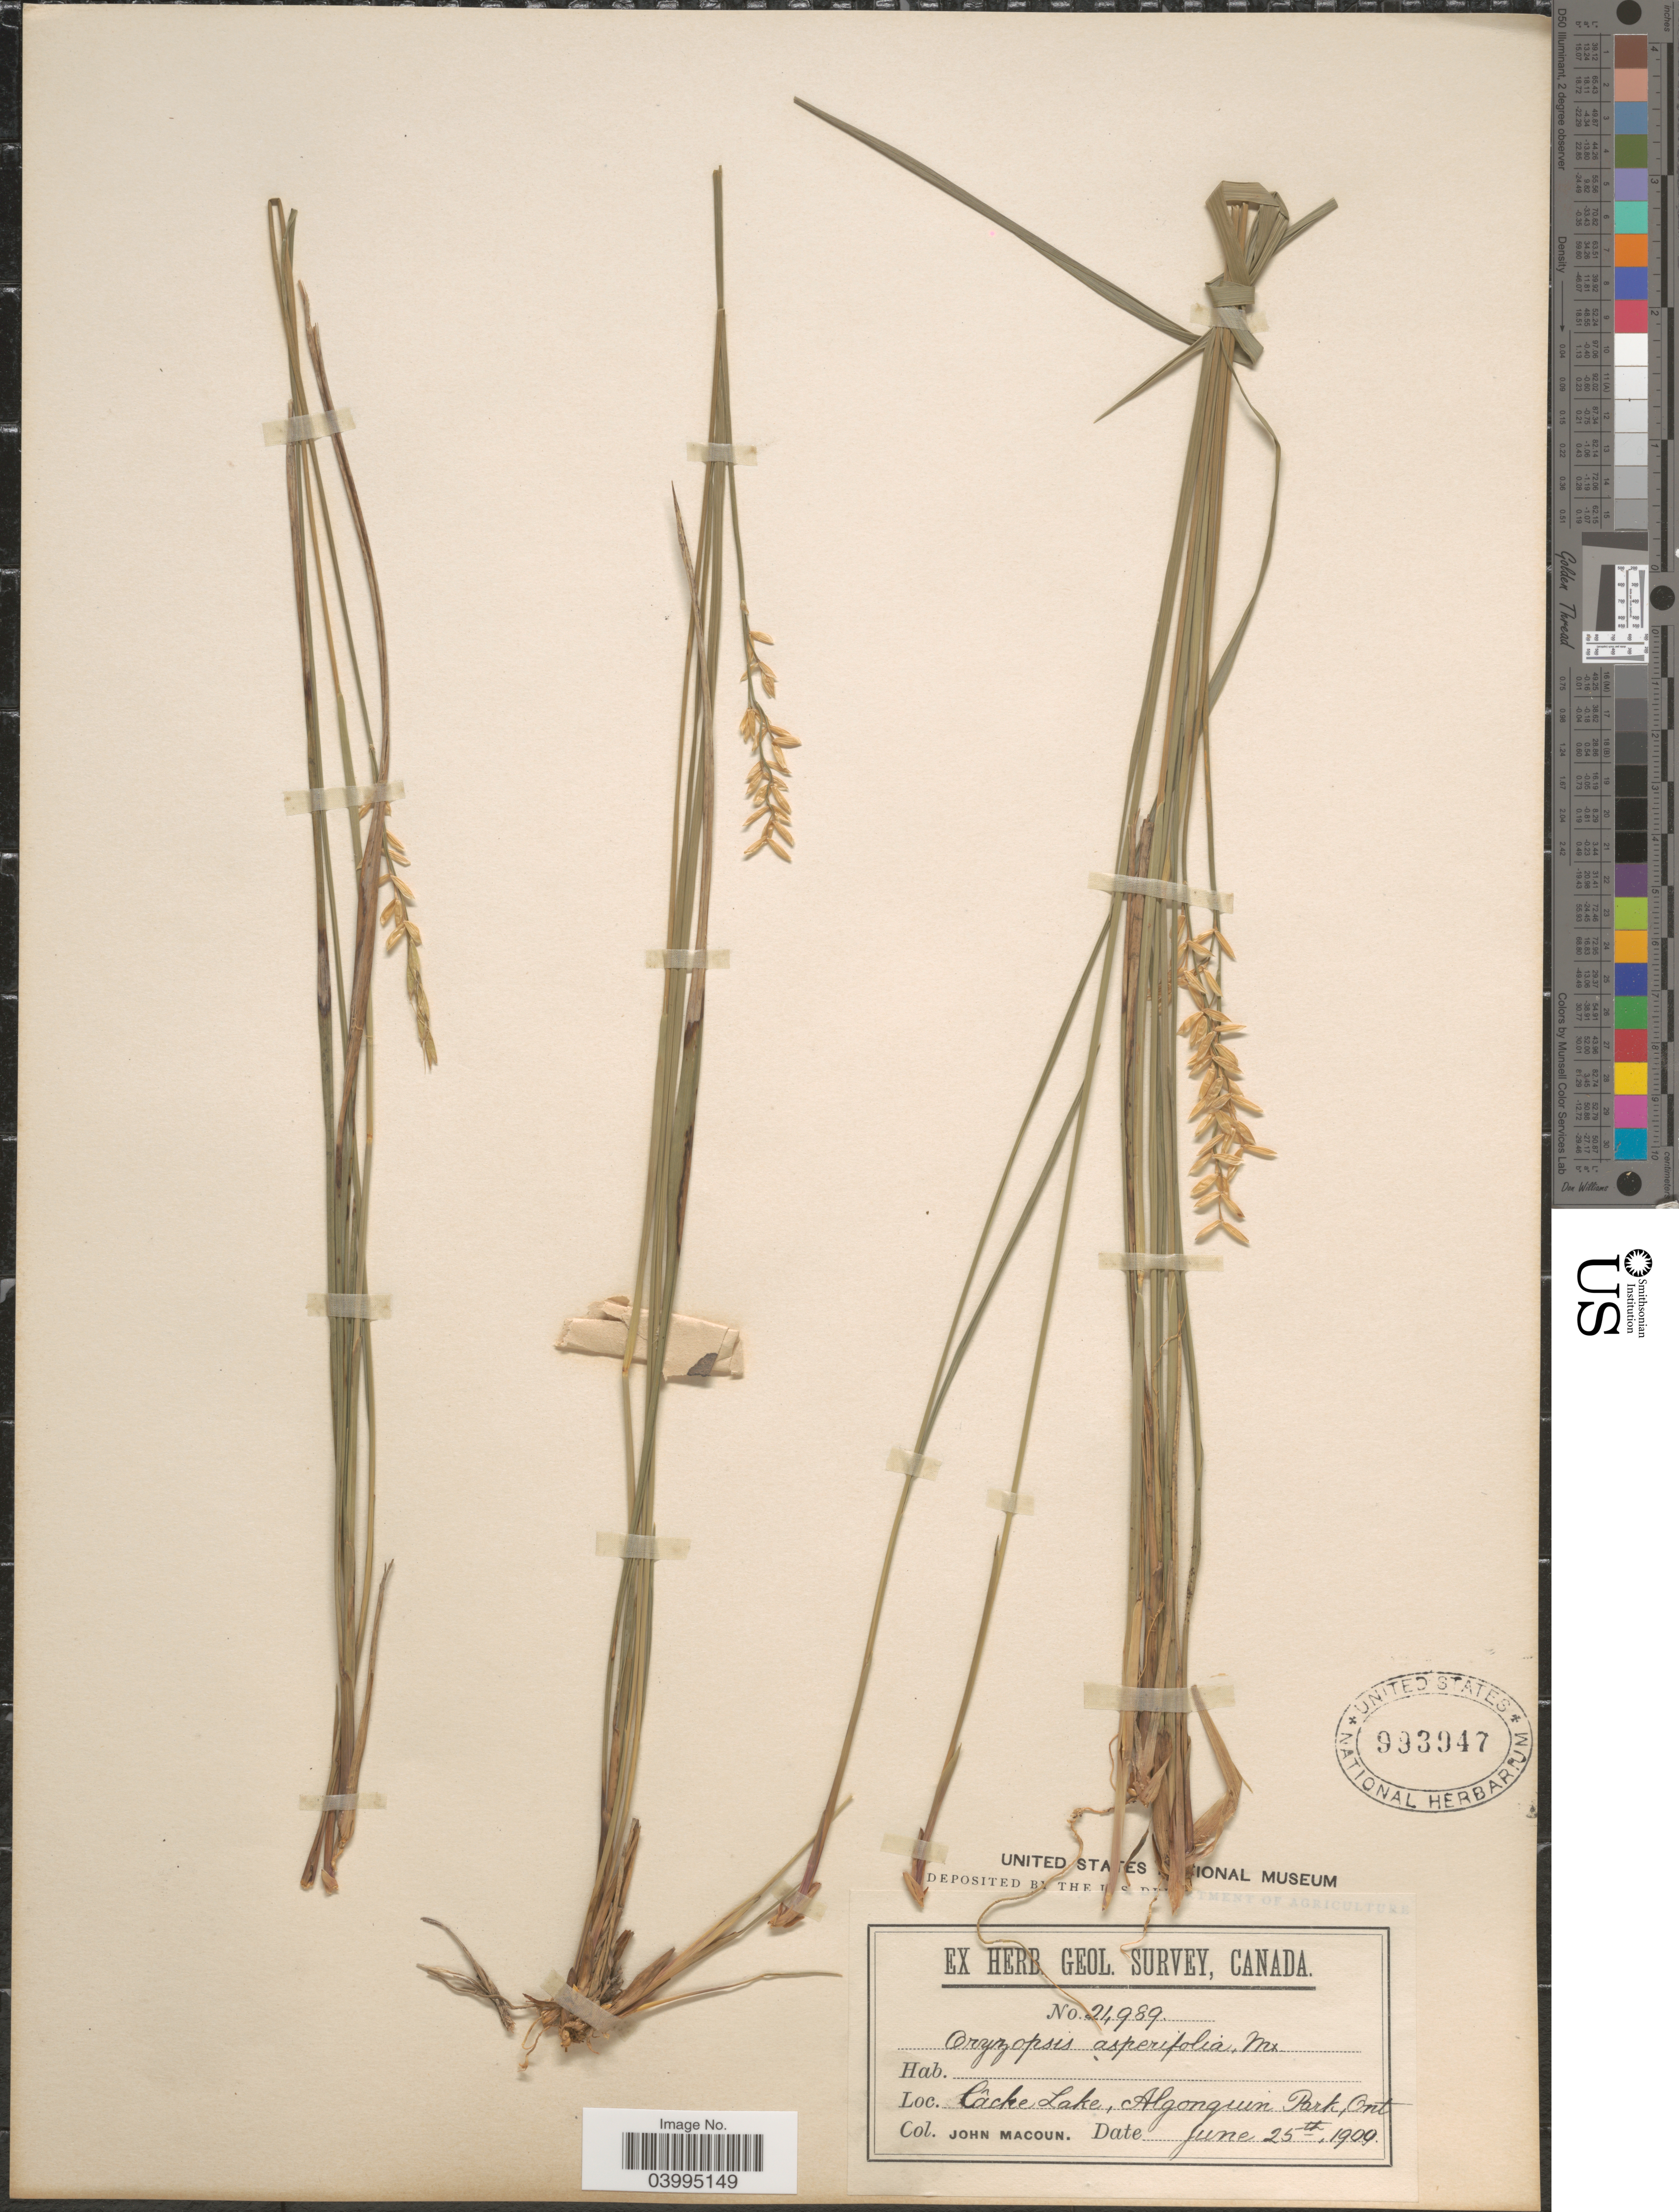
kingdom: Plantae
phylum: Tracheophyta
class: Liliopsida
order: Poales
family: Poaceae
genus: Oryzopsis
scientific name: Oryzopsis asperifolia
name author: Michx.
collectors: J. Macoun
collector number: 24989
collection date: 1900-06-25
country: Canada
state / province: Ontario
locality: Câche Lake, Algonquin Park.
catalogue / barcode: US 993947